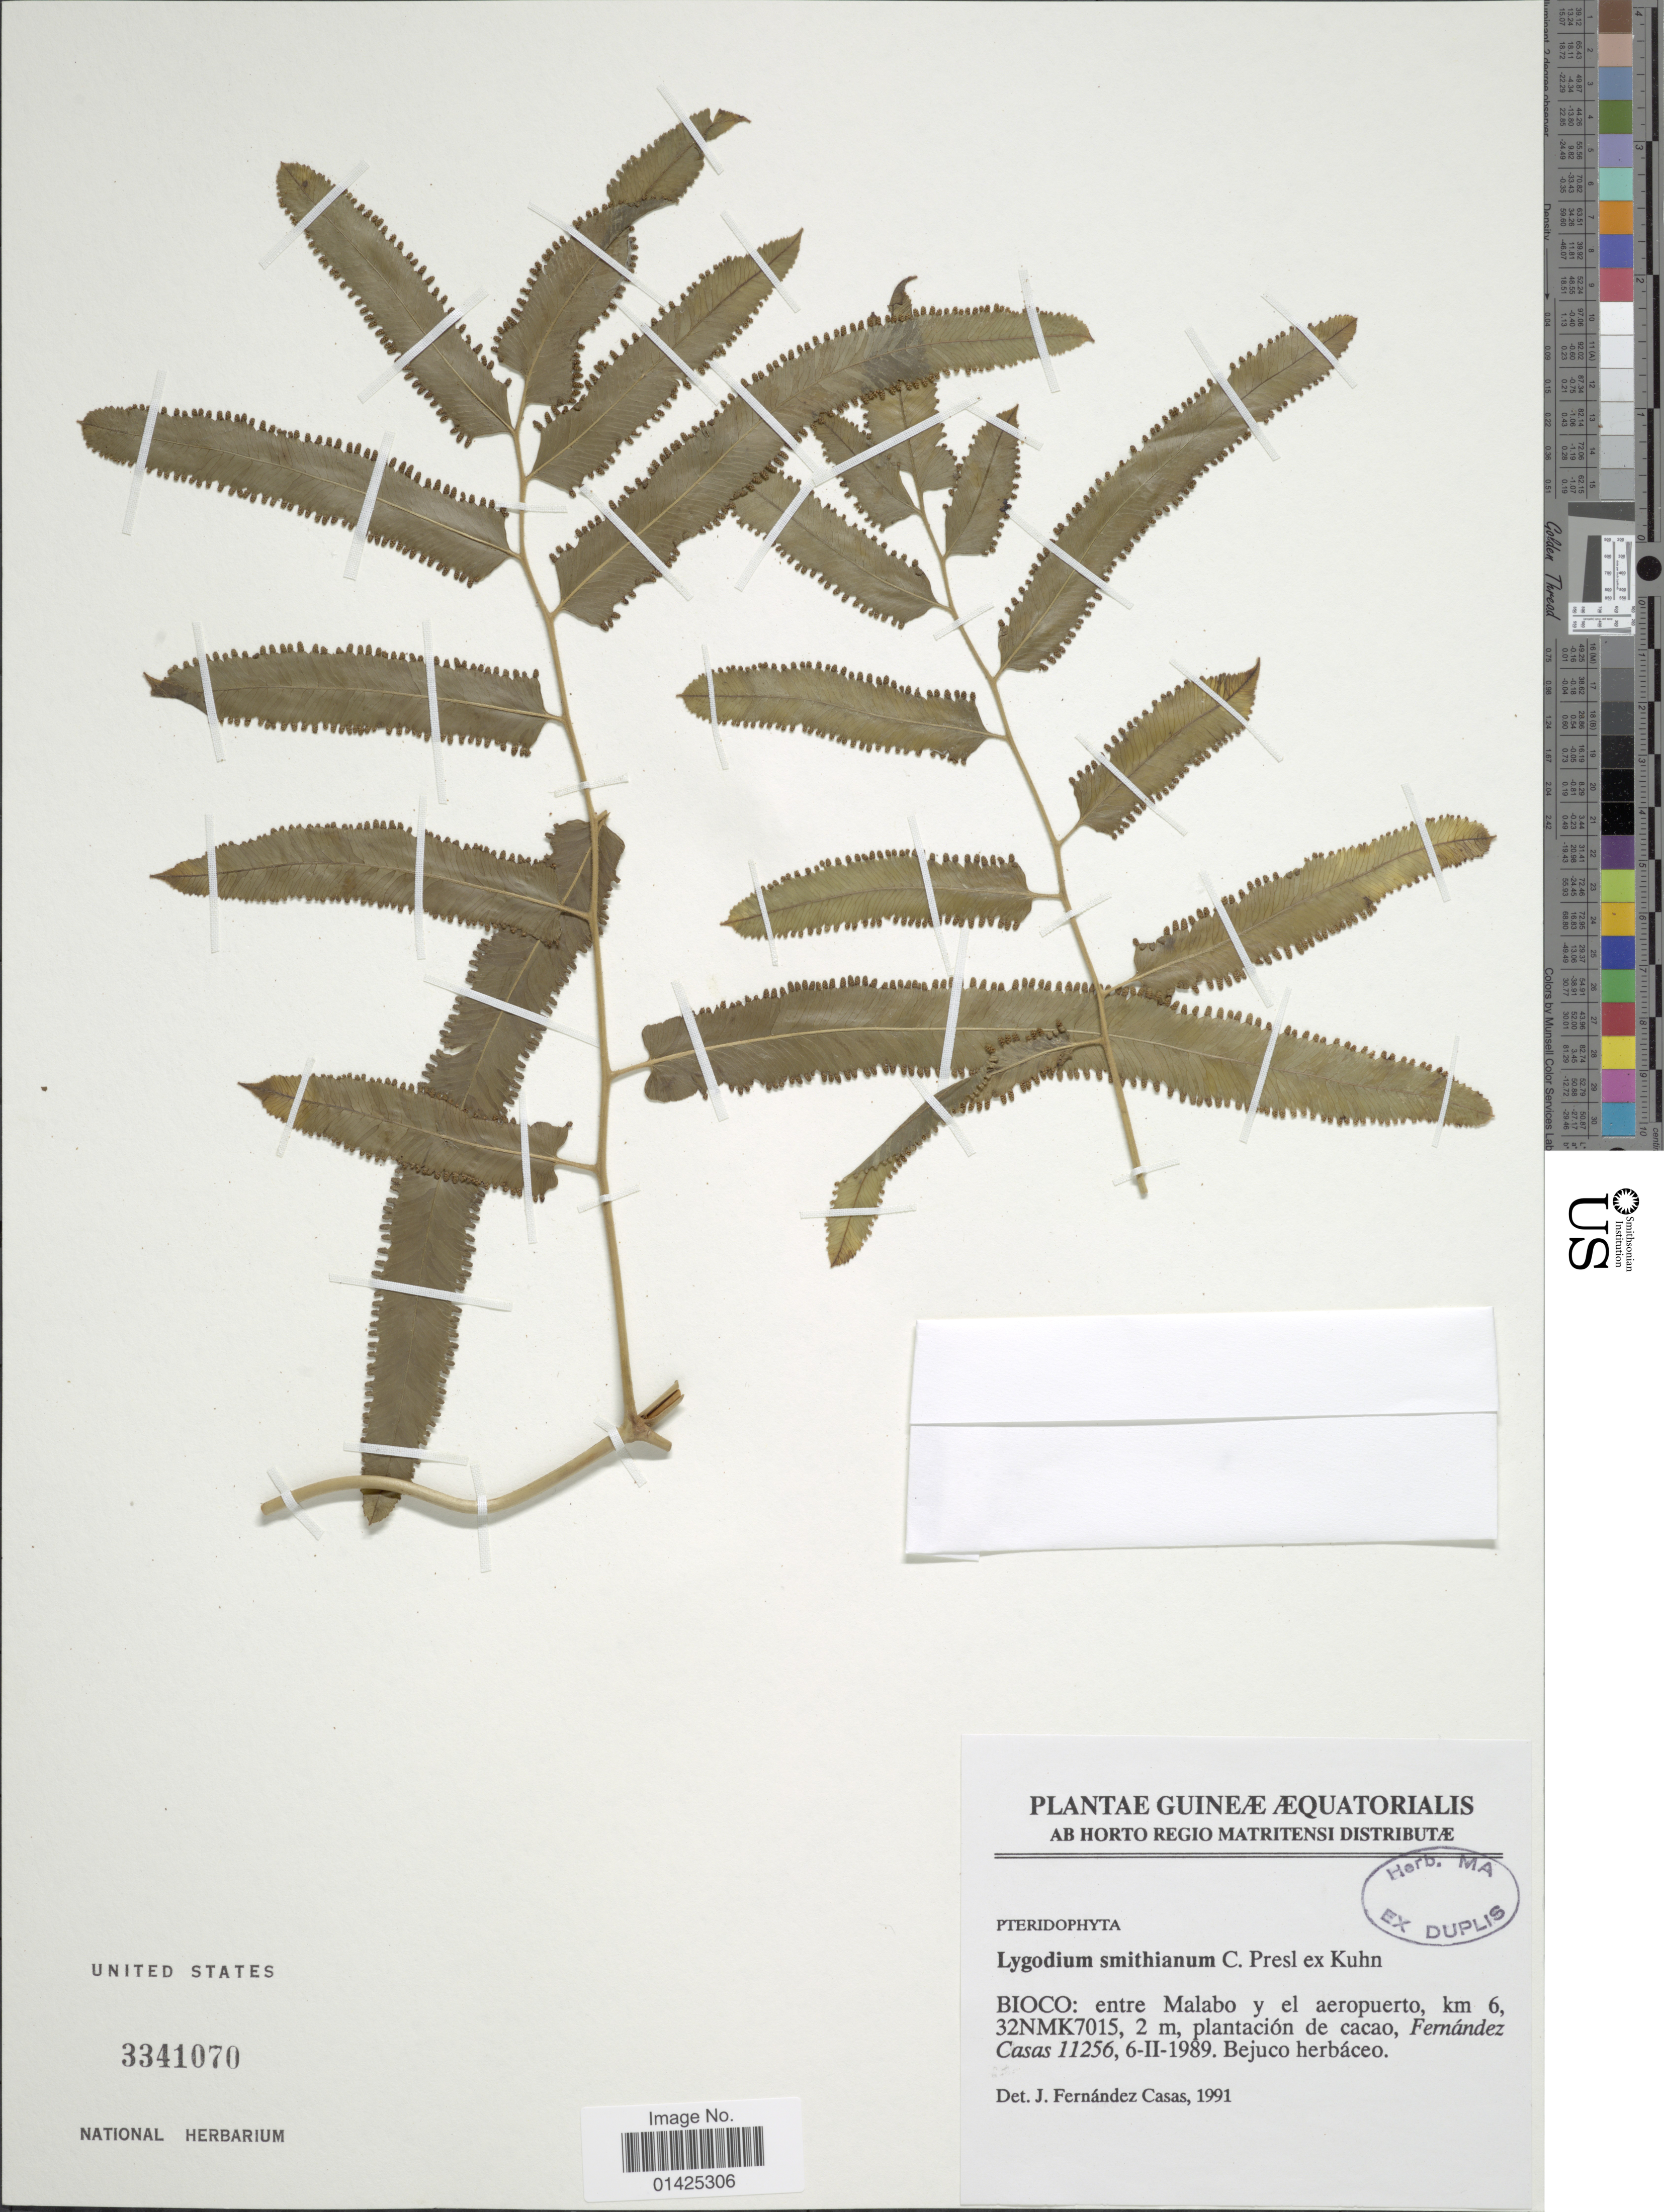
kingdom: Plantae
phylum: Tracheophyta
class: Polypodiopsida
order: Schizaeales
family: Lygodiaceae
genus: Lygodium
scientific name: Lygodium smithianum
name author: C. Presl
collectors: F. Casas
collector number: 11256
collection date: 1989-02-06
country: Equatorial Guinea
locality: Entre Malabo y el aeropuerto, km 6 32NMK7015, 2m, plantacion de cacao.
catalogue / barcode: US 3341070